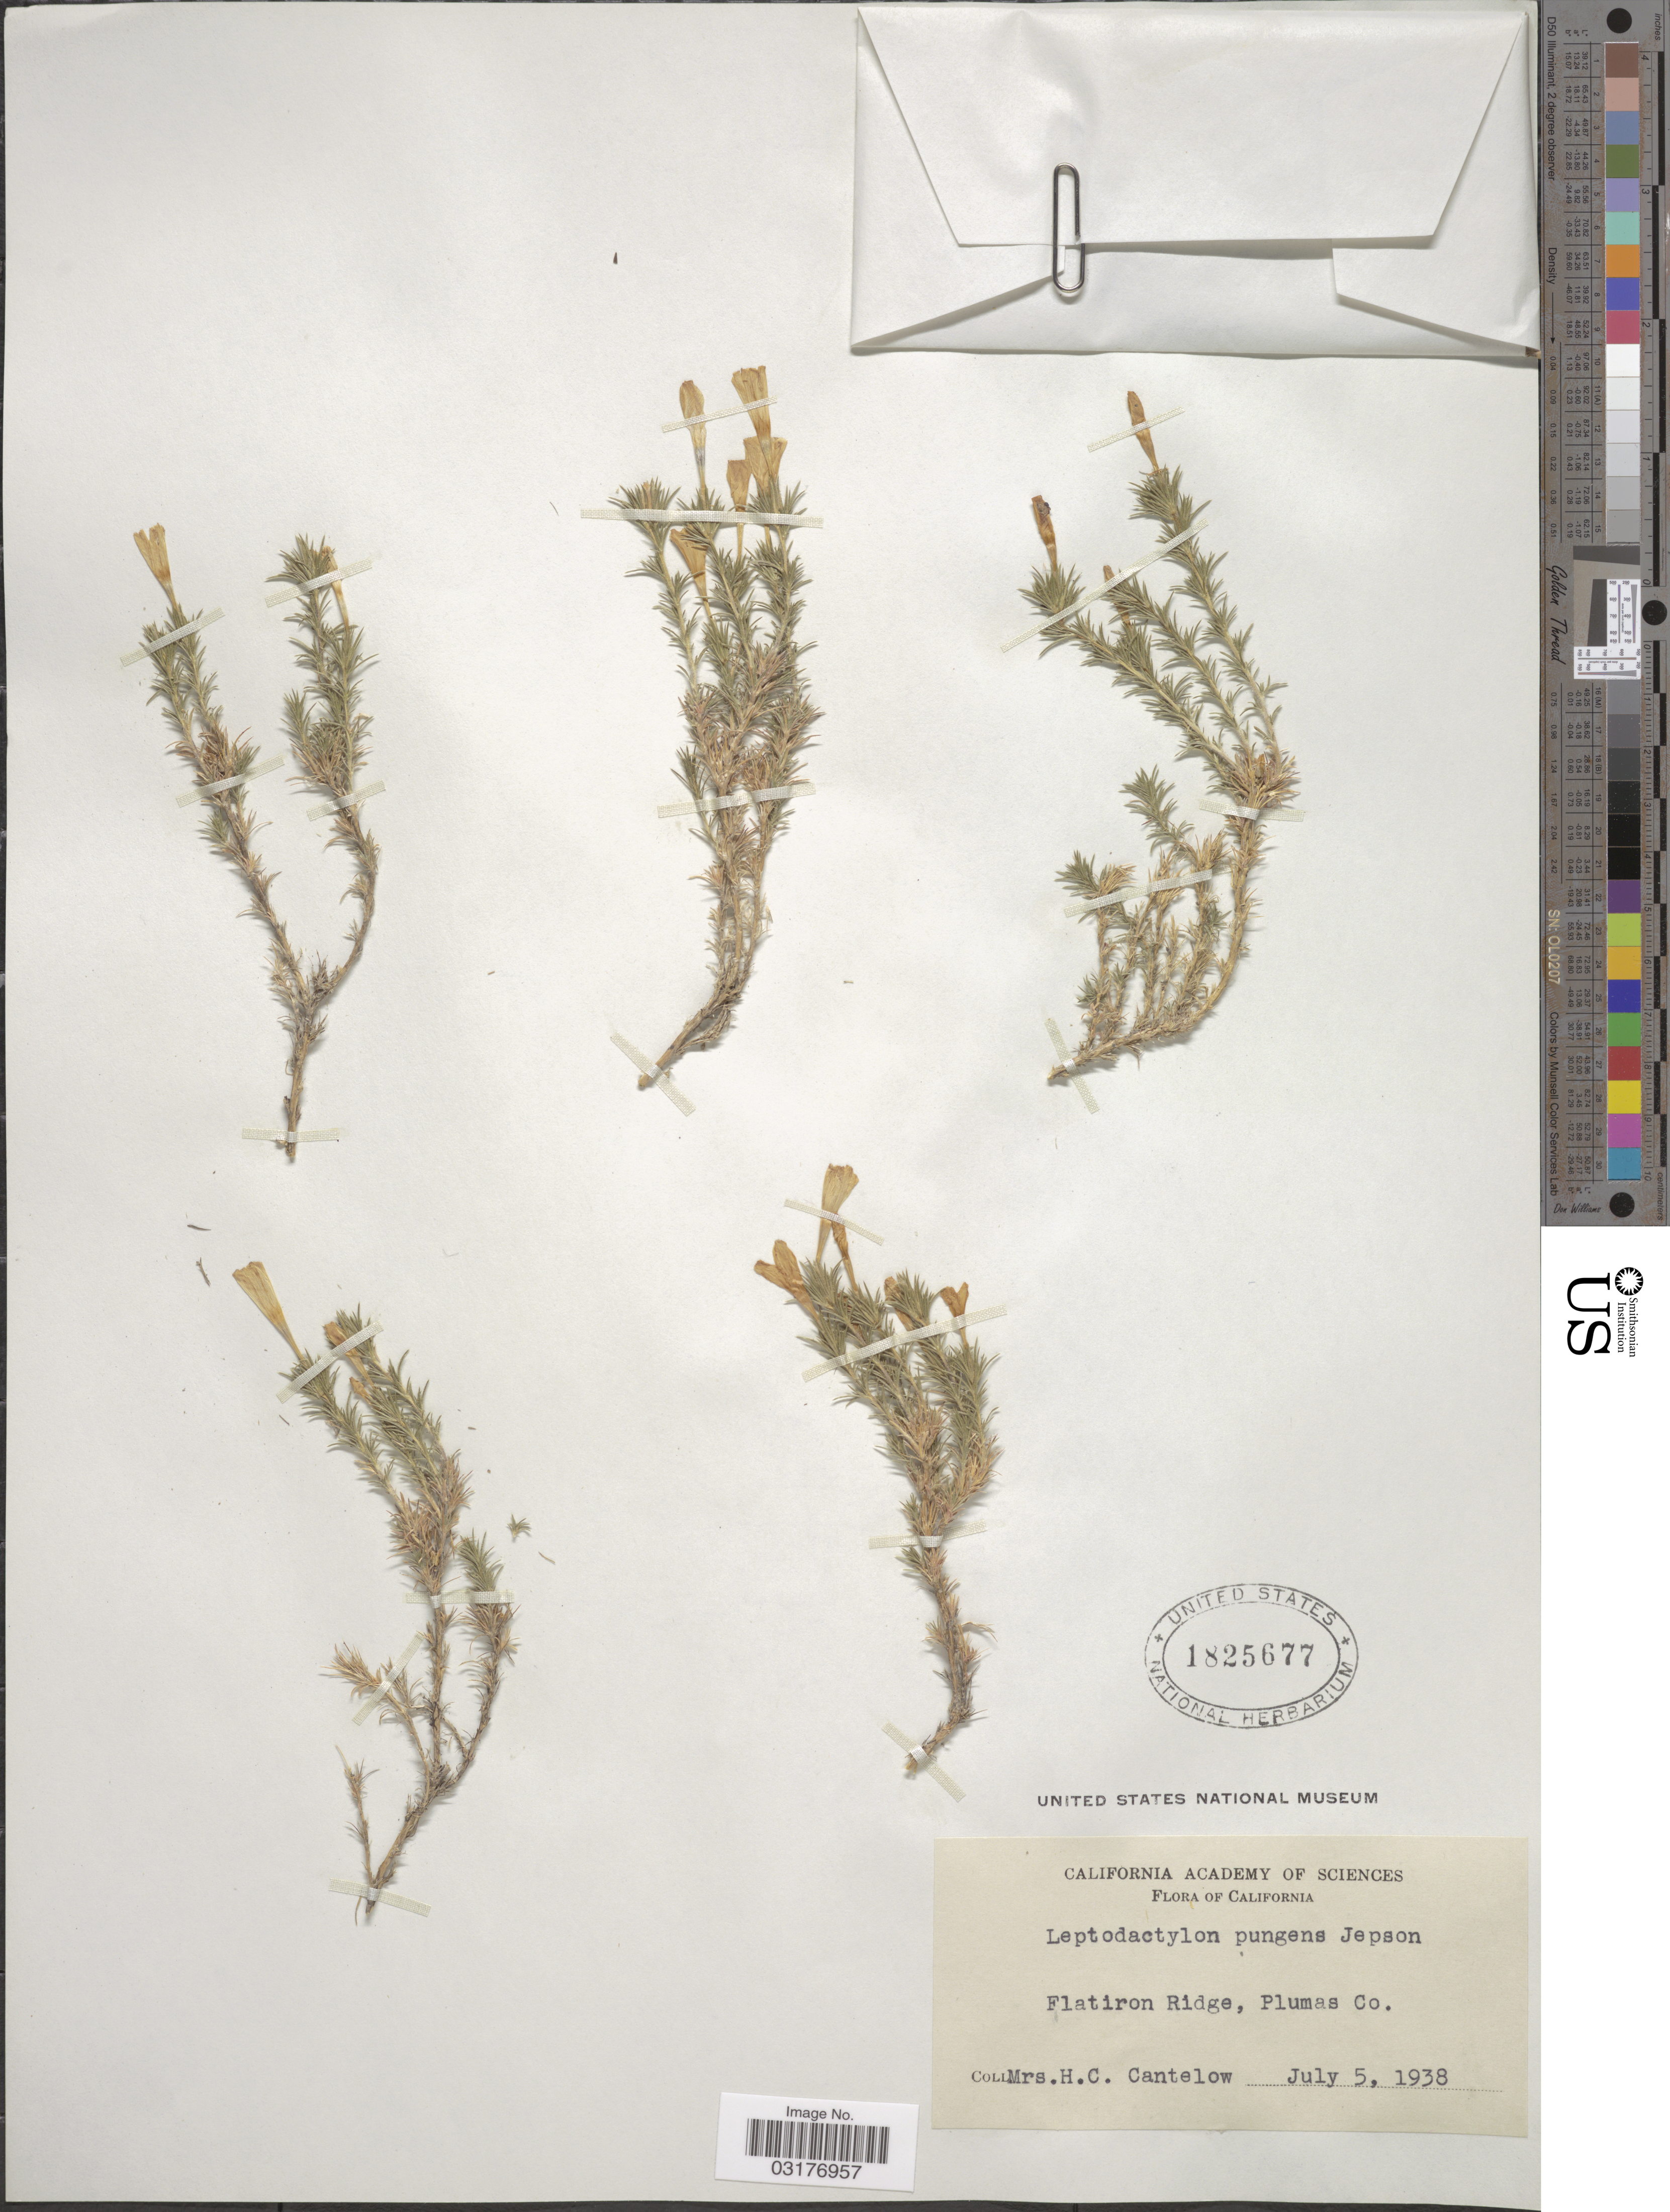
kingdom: Plantae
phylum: Tracheophyta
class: Magnoliopsida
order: Ericales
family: Polemoniaceae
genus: Linanthus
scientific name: Linanthus pungens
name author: (Torr.) J.M. Porter & L.A. Johnson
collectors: H. Cantelow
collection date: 1938-07-05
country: United States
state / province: California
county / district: Plumas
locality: Flatiron Ridge, Plumas Co.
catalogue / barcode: US 1825677